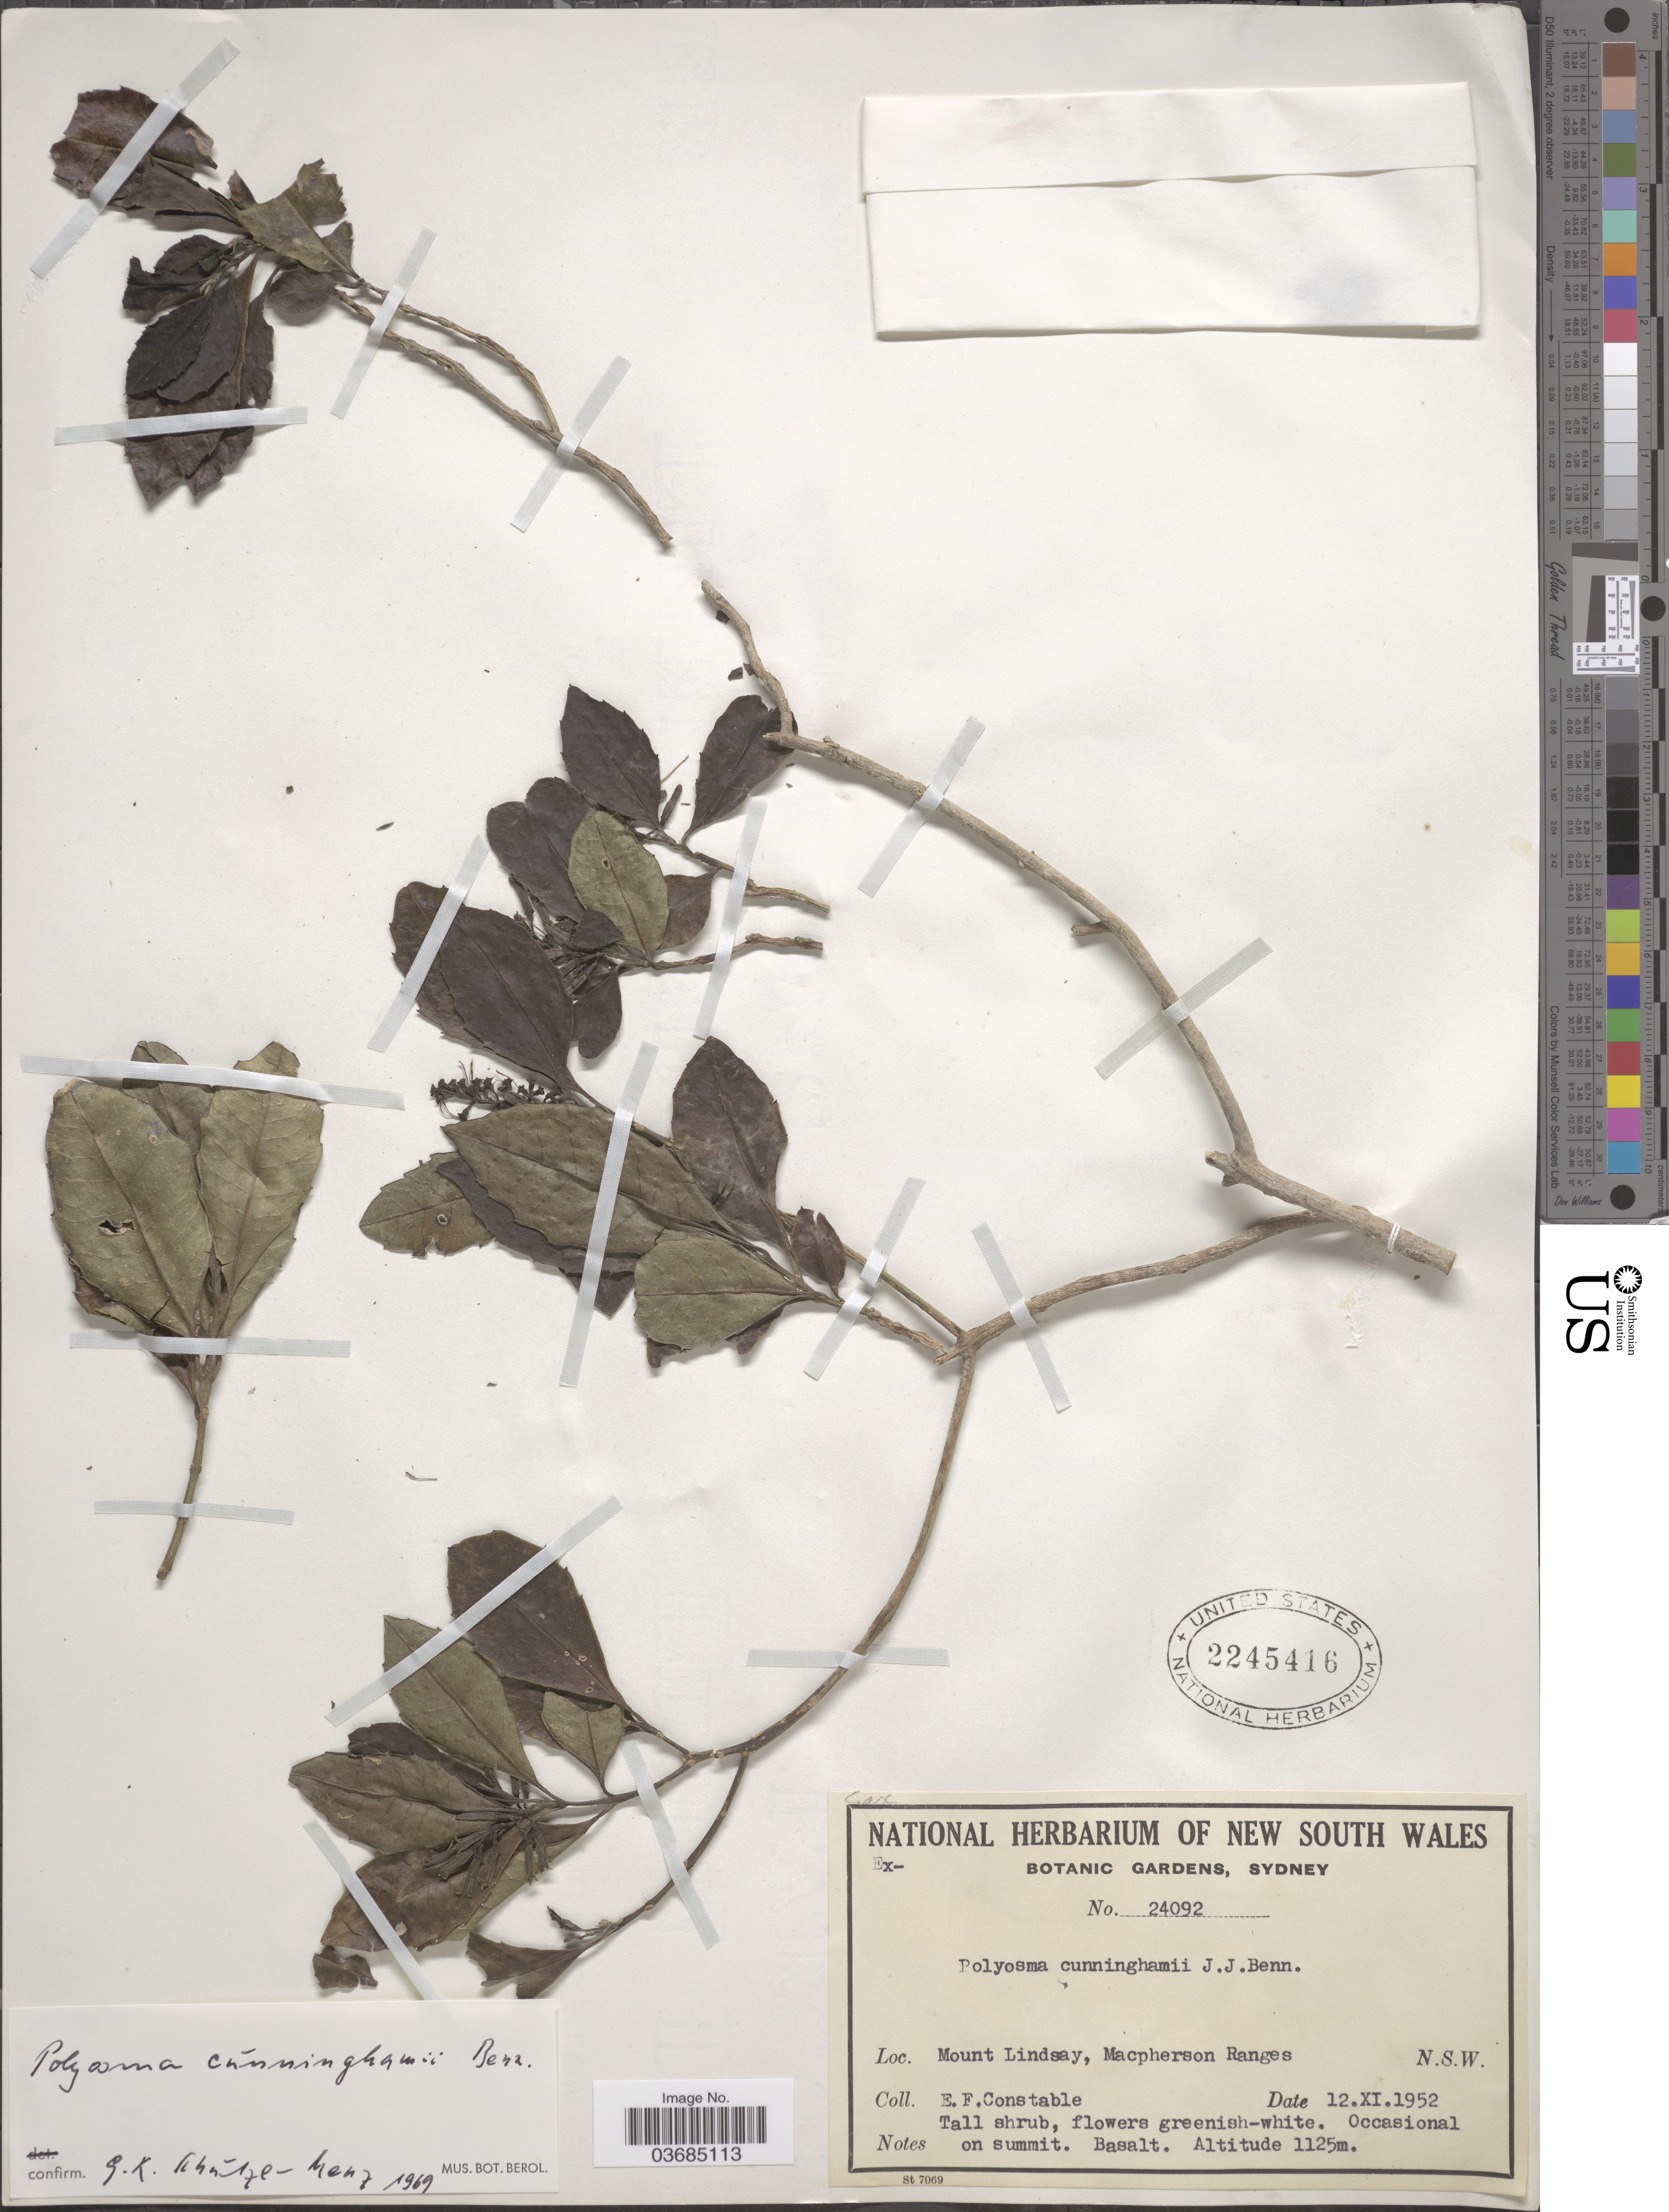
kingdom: Plantae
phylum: Tracheophyta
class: Magnoliopsida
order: Escalloniales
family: Escalloniaceae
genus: Polyosma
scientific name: Polyosma cunninghamii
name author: Benn.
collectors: E. F. Constable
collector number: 24092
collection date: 1952-11-12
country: Australia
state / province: New South Wales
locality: Mount Lindsay, Macpherson Ranges.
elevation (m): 1125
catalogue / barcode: US 2245416